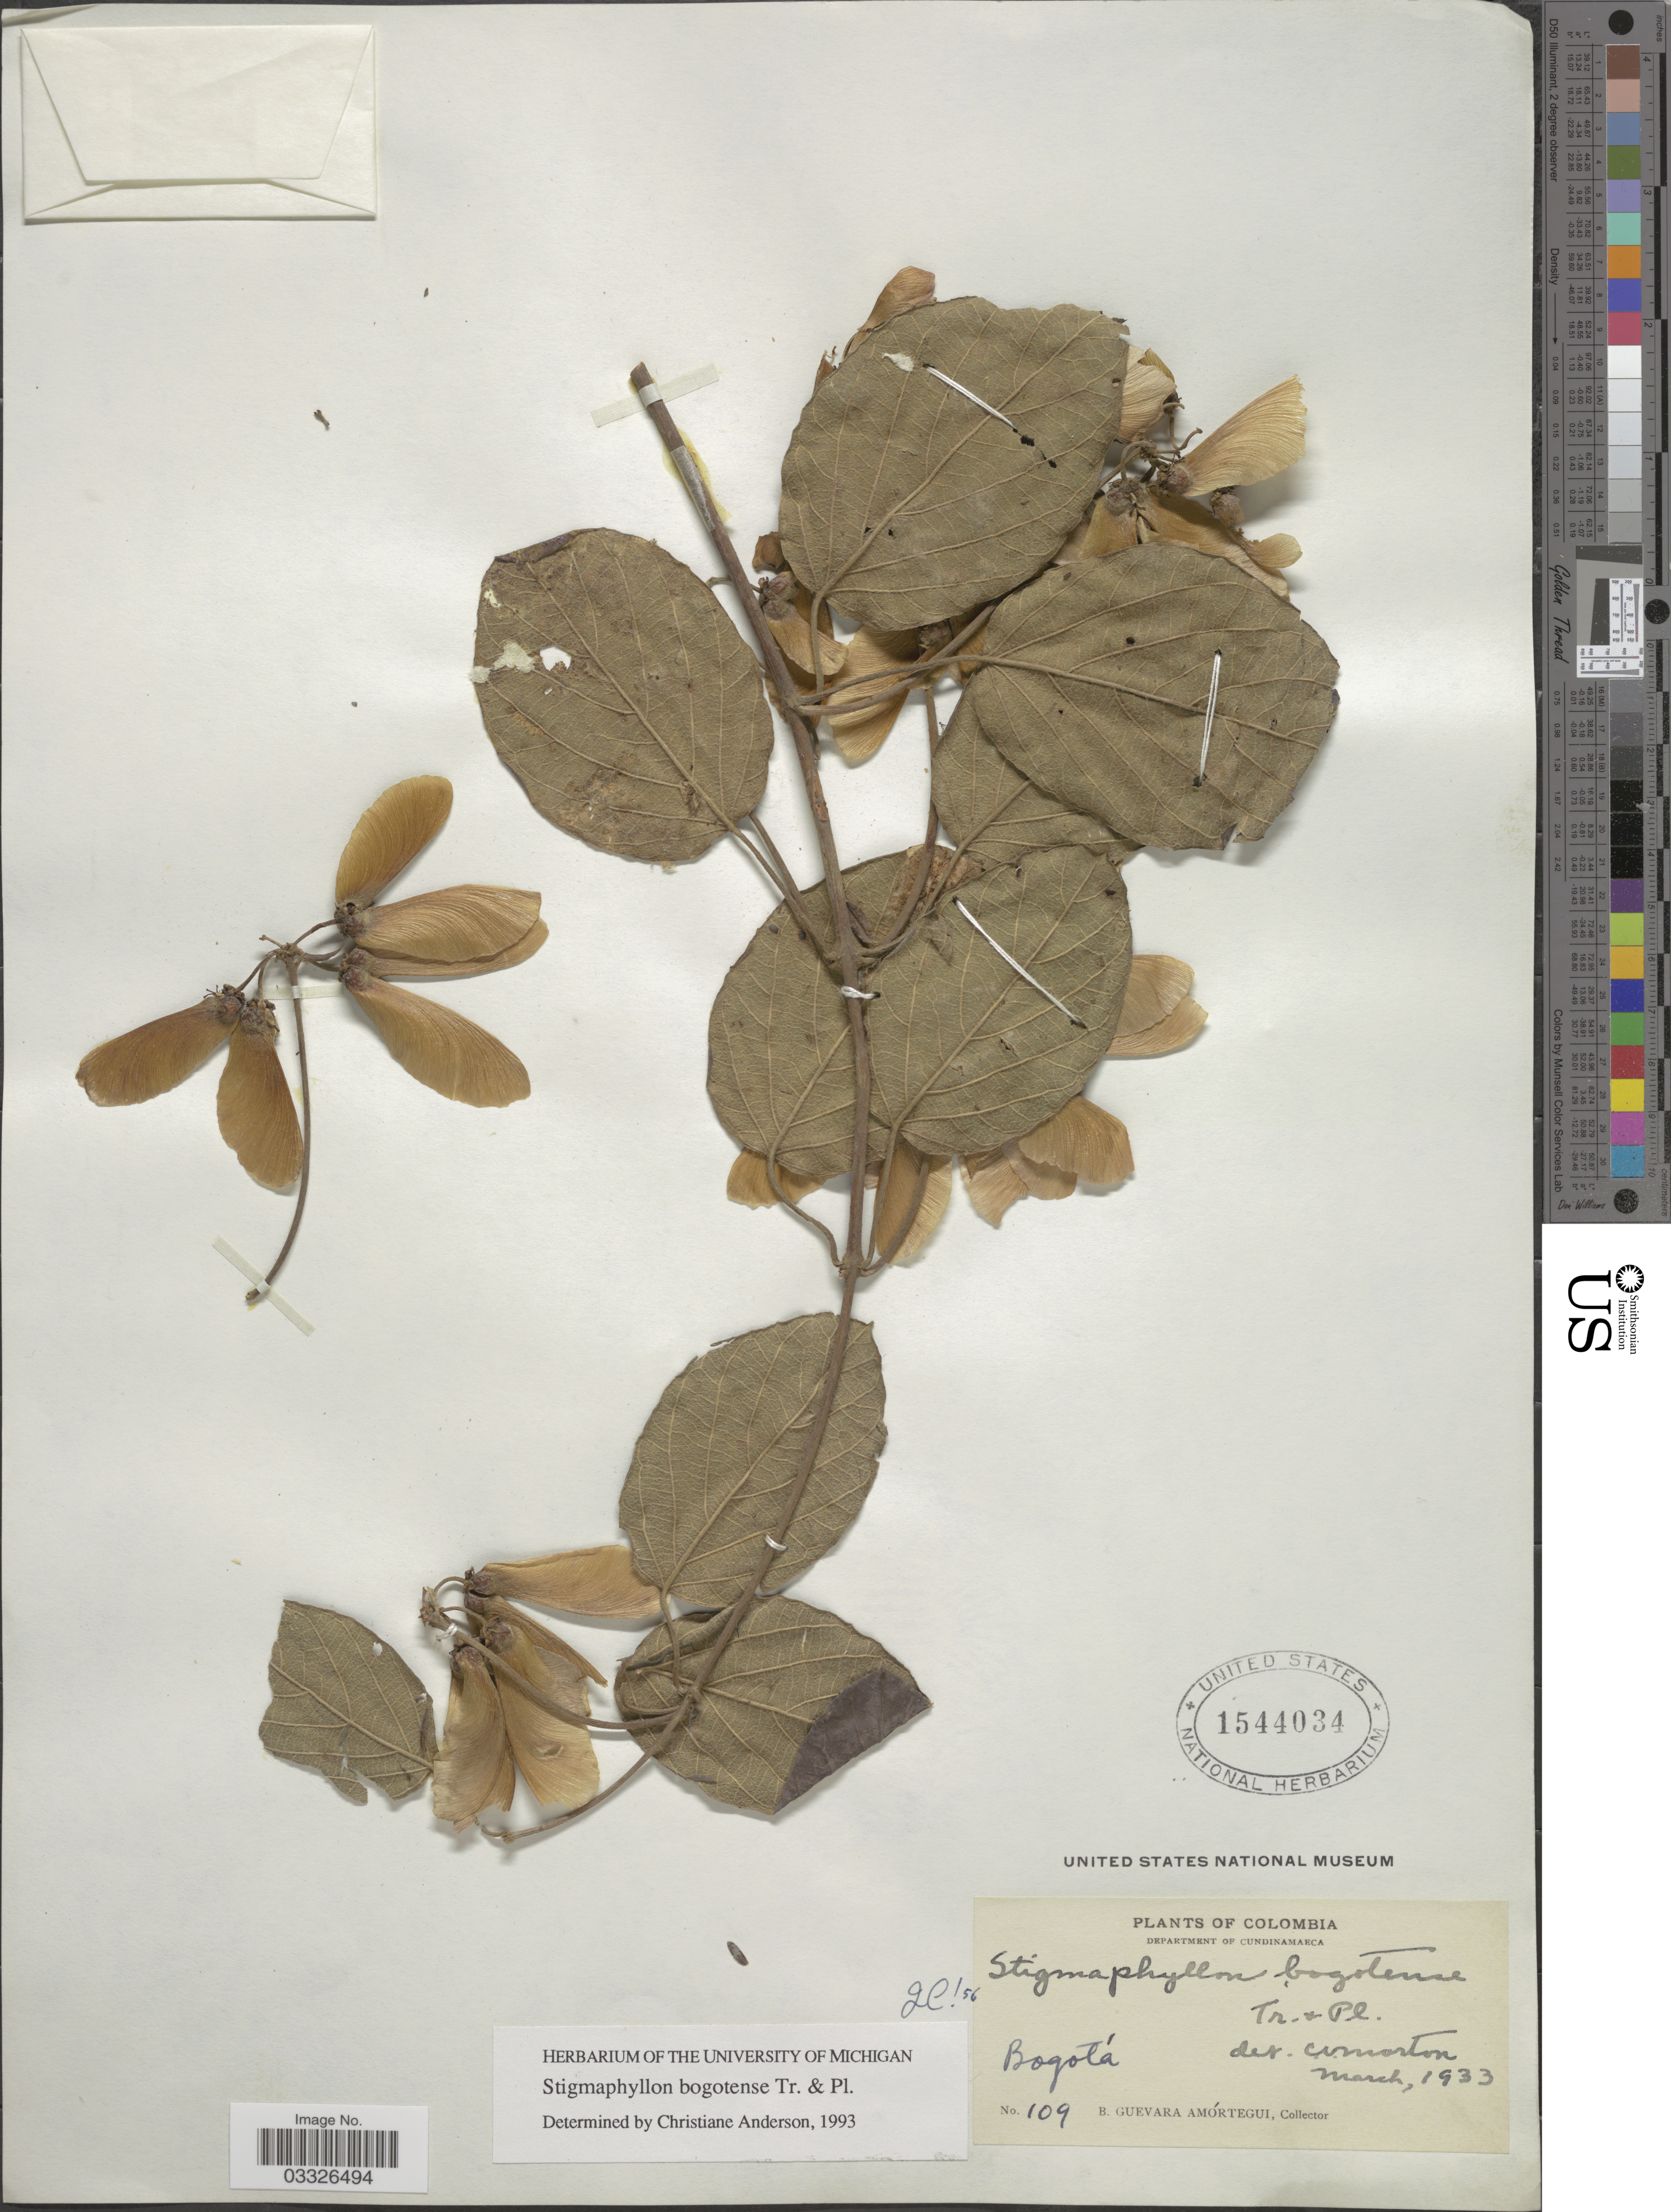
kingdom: Plantae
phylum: Tracheophyta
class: Magnoliopsida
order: Malpighiales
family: Malpighiaceae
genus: Stigmaphyllon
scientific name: Stigmaphyllon bogotense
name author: Triana & Planch.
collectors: B. Guevara-Amortegui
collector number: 109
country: Colombia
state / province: Cundinamarca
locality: Department of Cundinamarca. Bogotá.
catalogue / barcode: US 1544034